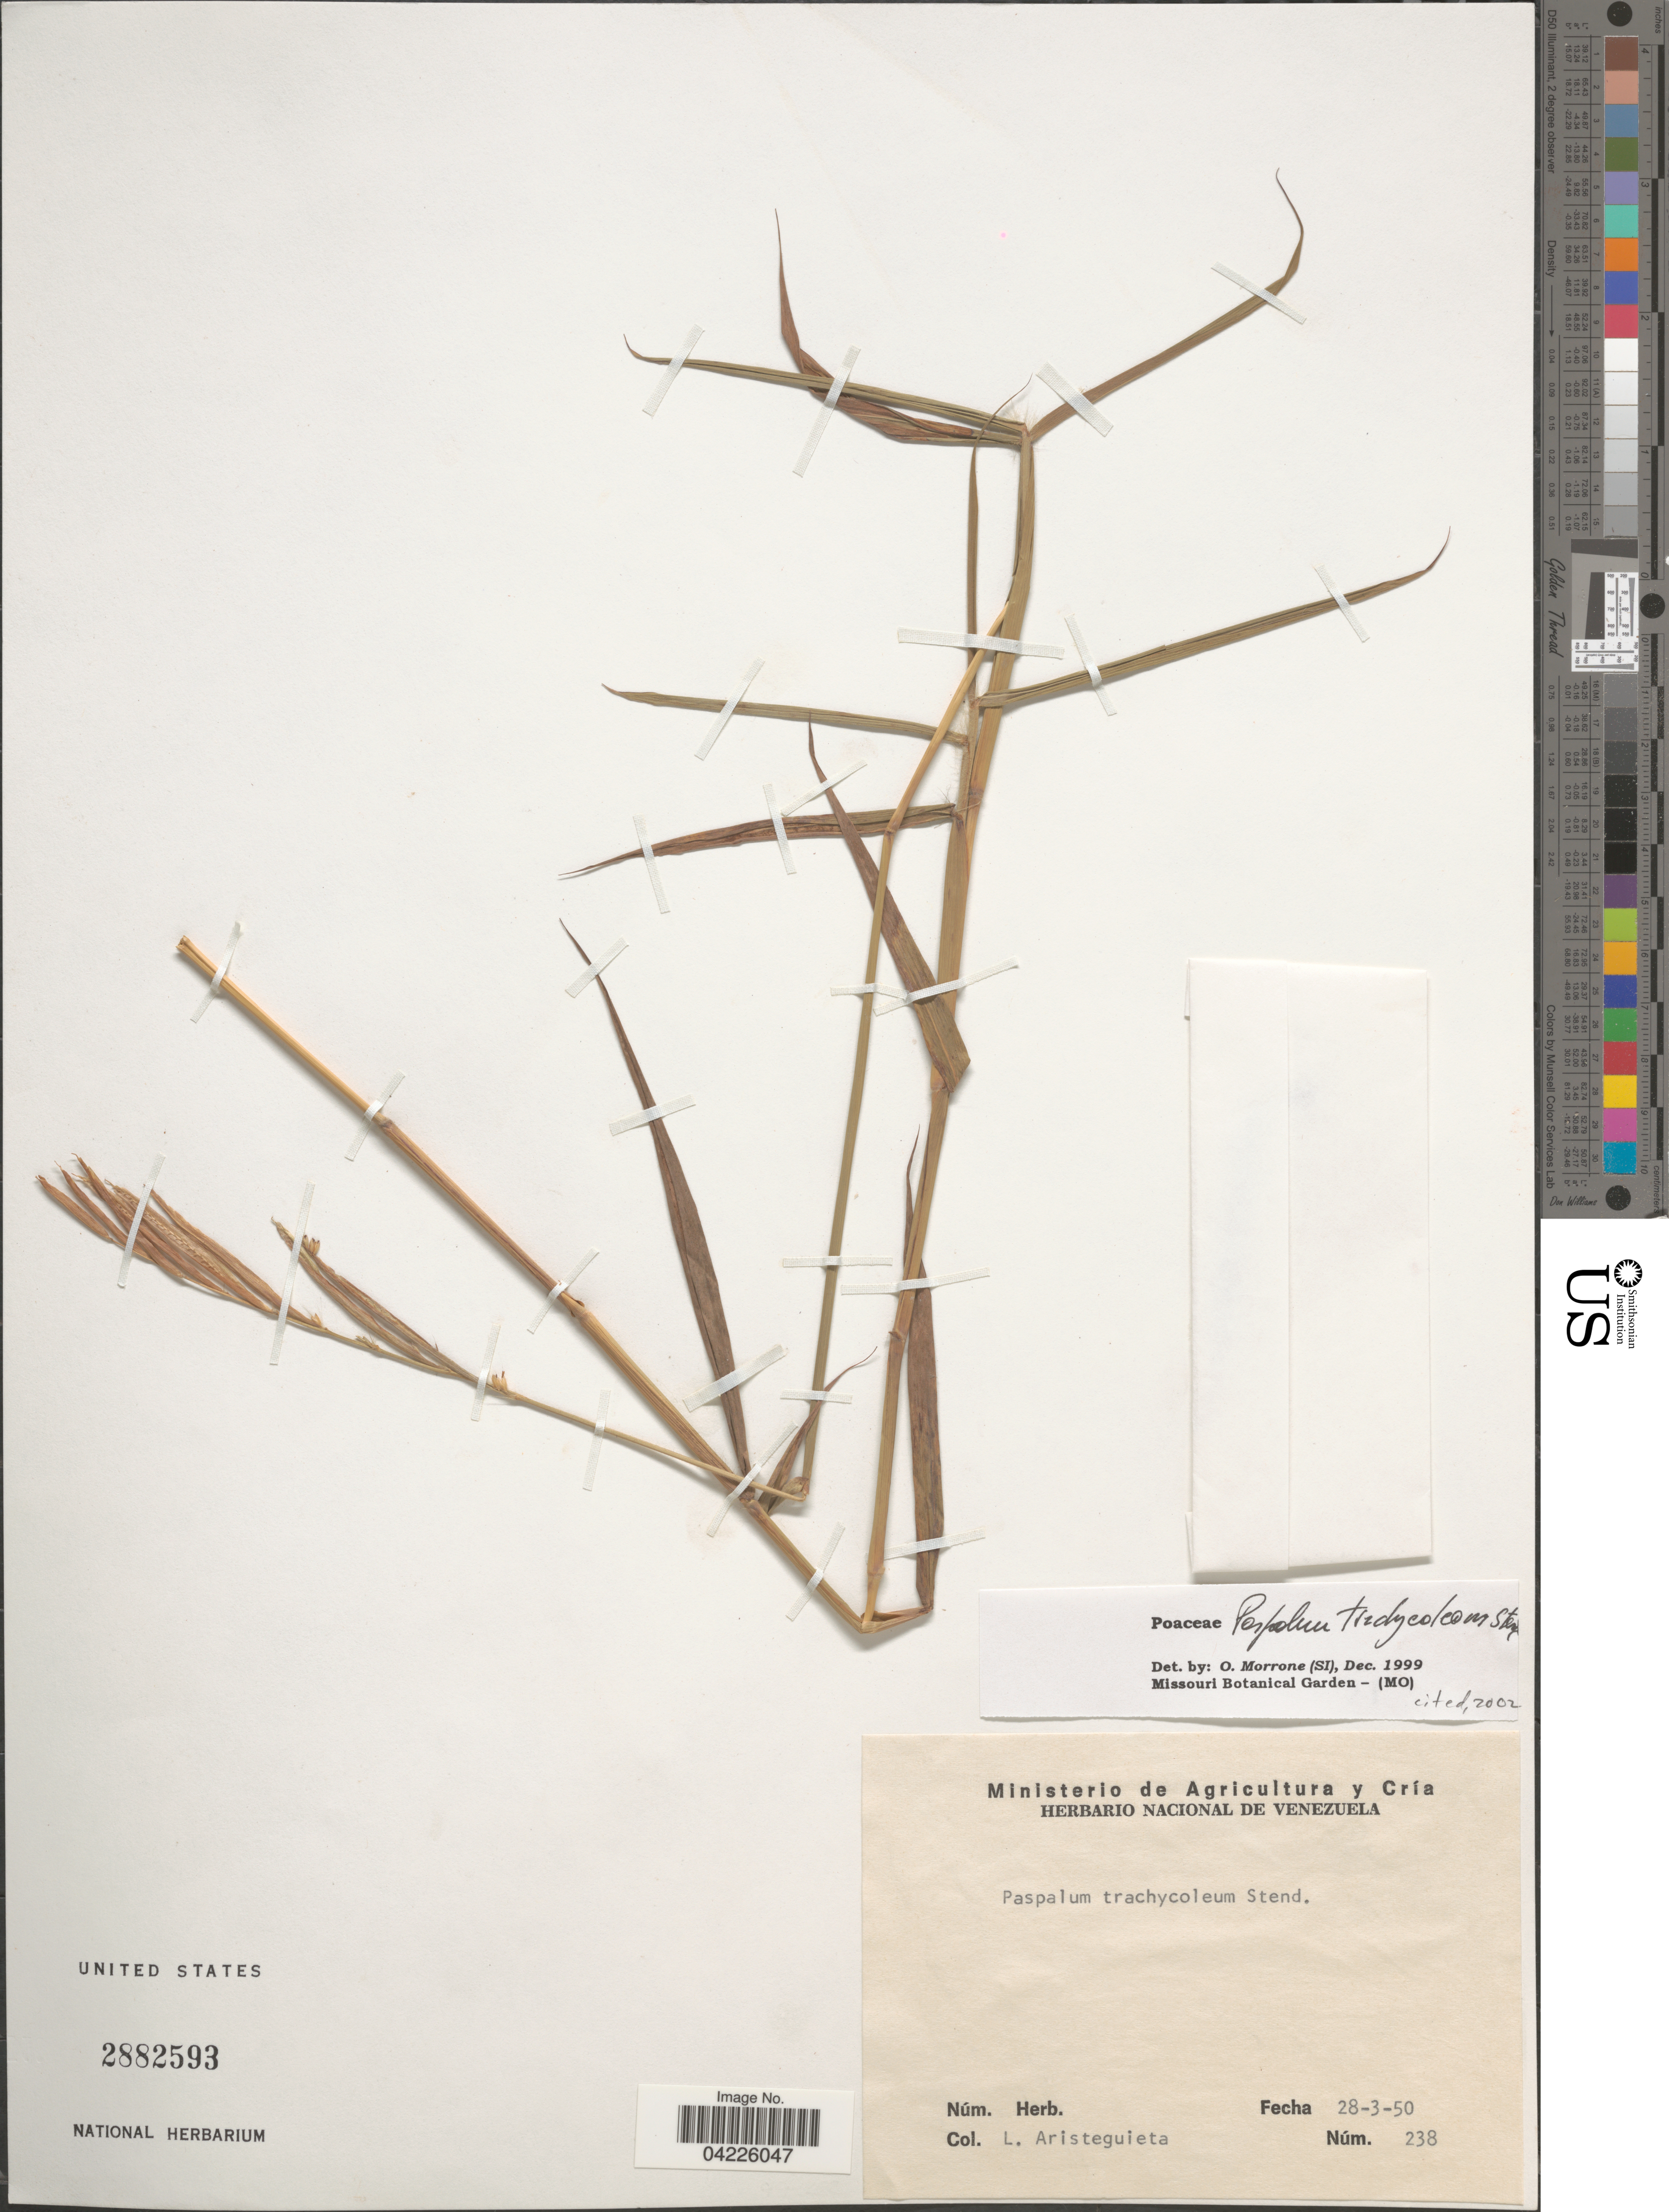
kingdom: Plantae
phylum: Tracheophyta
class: Liliopsida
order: Poales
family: Poaceae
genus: Paspalum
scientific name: Paspalum trachycoleon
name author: Steud.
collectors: L. Aristeguieta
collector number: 238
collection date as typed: Transcribed d/m/y: 28/3/50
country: Venezuela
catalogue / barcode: US 2882593